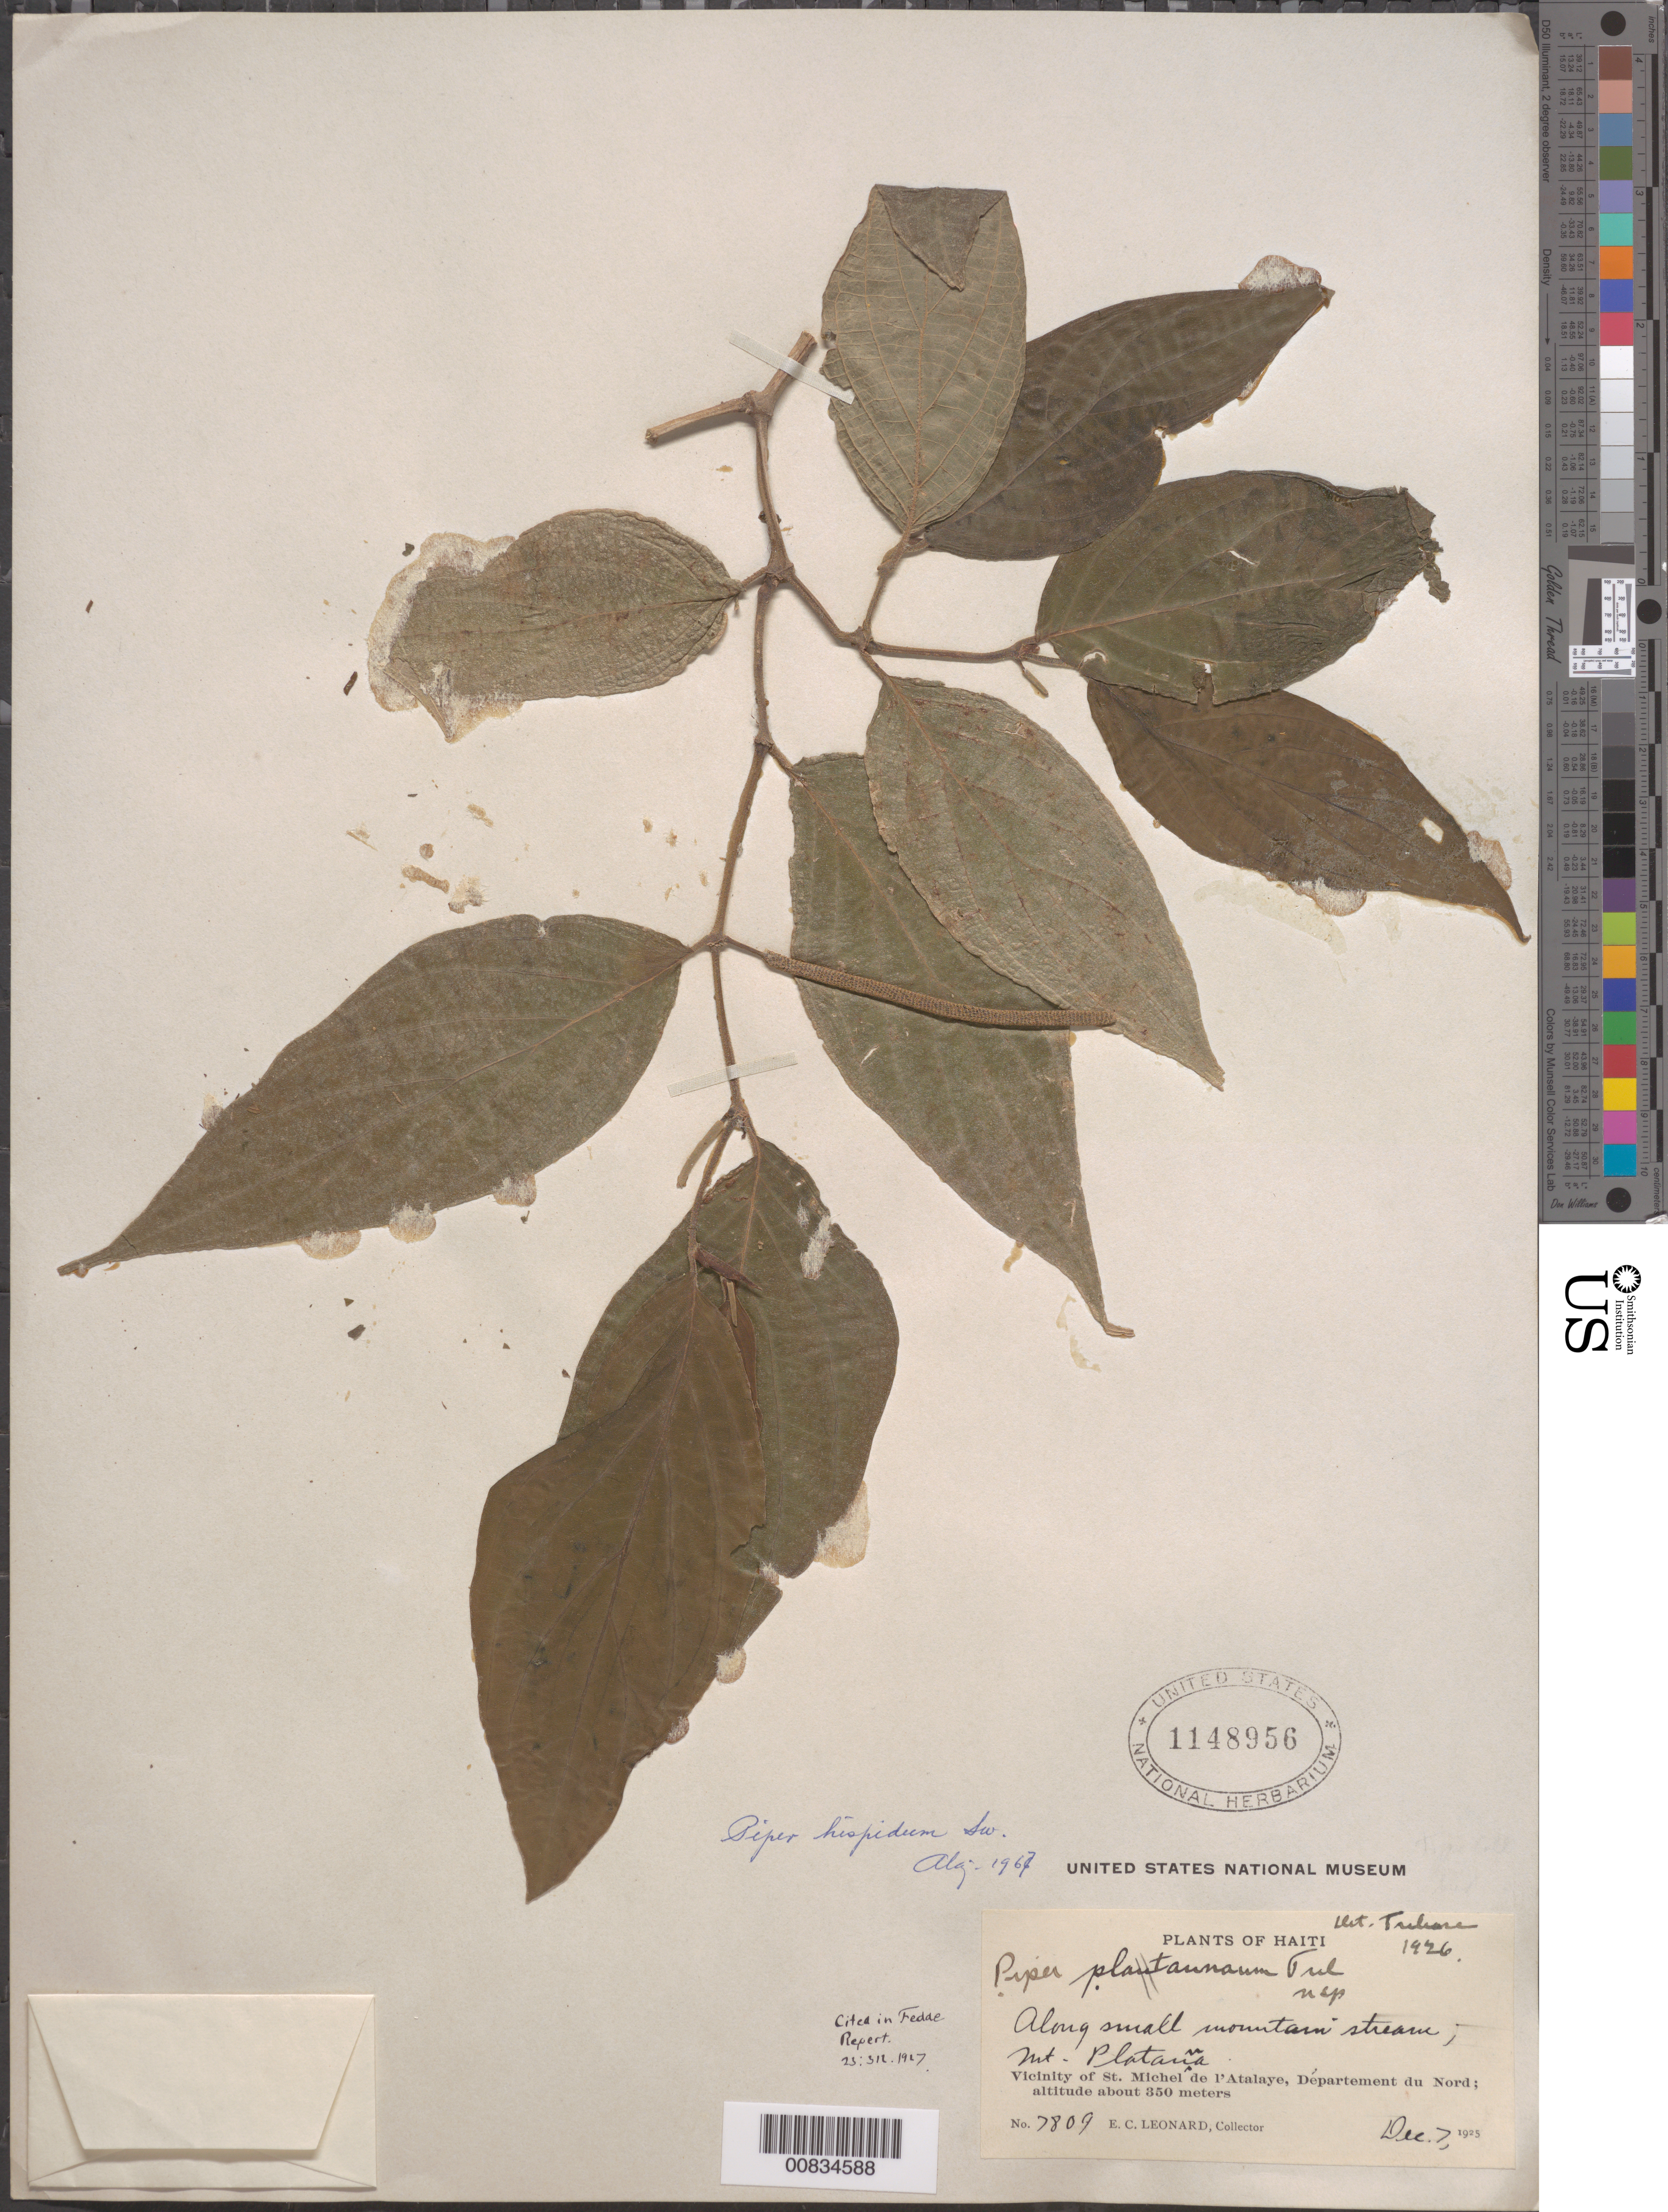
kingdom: Plantae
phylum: Tracheophyta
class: Magnoliopsida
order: Piperales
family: Piperaceae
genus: Piper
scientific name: Piper hispidum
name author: Sw.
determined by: Liogier, Alain H.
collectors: E. C. Leonard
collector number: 7809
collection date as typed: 07 Dec 1925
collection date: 1925-12-07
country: Haiti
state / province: Nord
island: Hispaniola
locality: Vicinity of St. Michel de l'Atalaye. Mt. Platanna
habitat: Along small mountain stream.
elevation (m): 350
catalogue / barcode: US 1148956